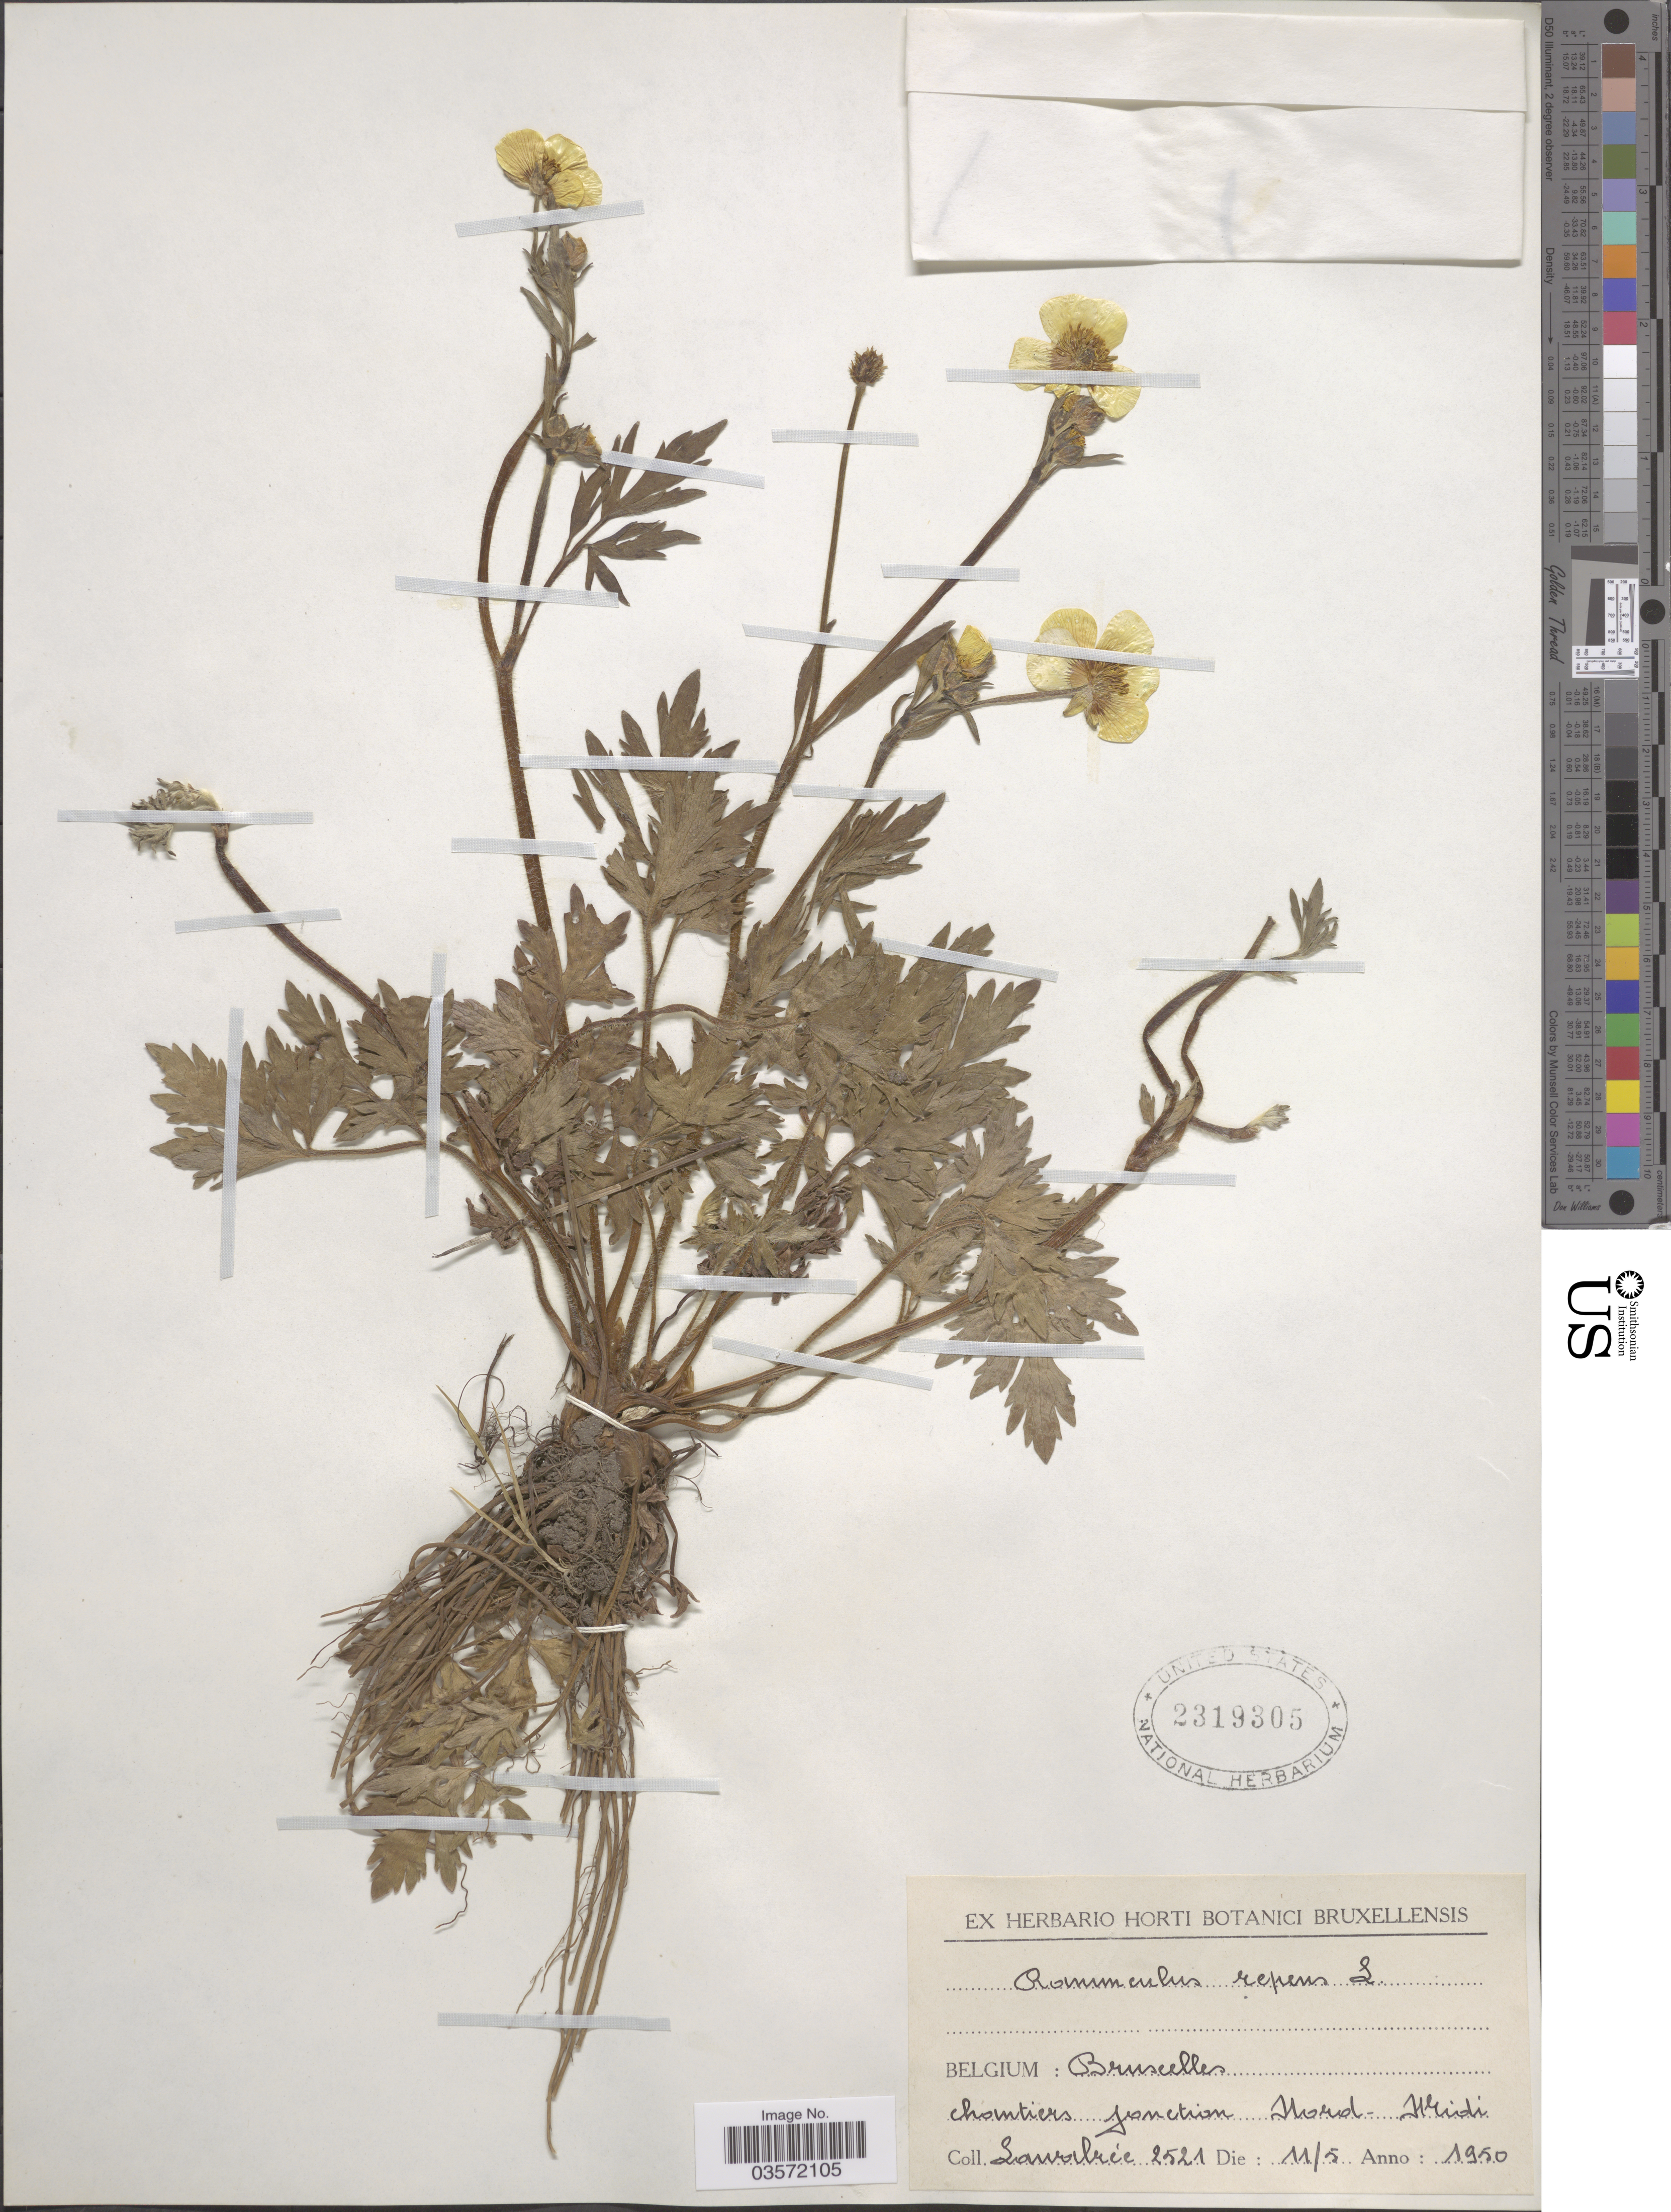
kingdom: Plantae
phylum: Tracheophyta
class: Magnoliopsida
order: Ranunculales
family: Ranunculaceae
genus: Ranunculus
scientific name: Ranunculus repens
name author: L.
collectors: Lawalrée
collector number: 2521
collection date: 1950-05-11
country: Belgium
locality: Bruxelles. chantiers jonction Nord-Midi.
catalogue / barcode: US 2319305